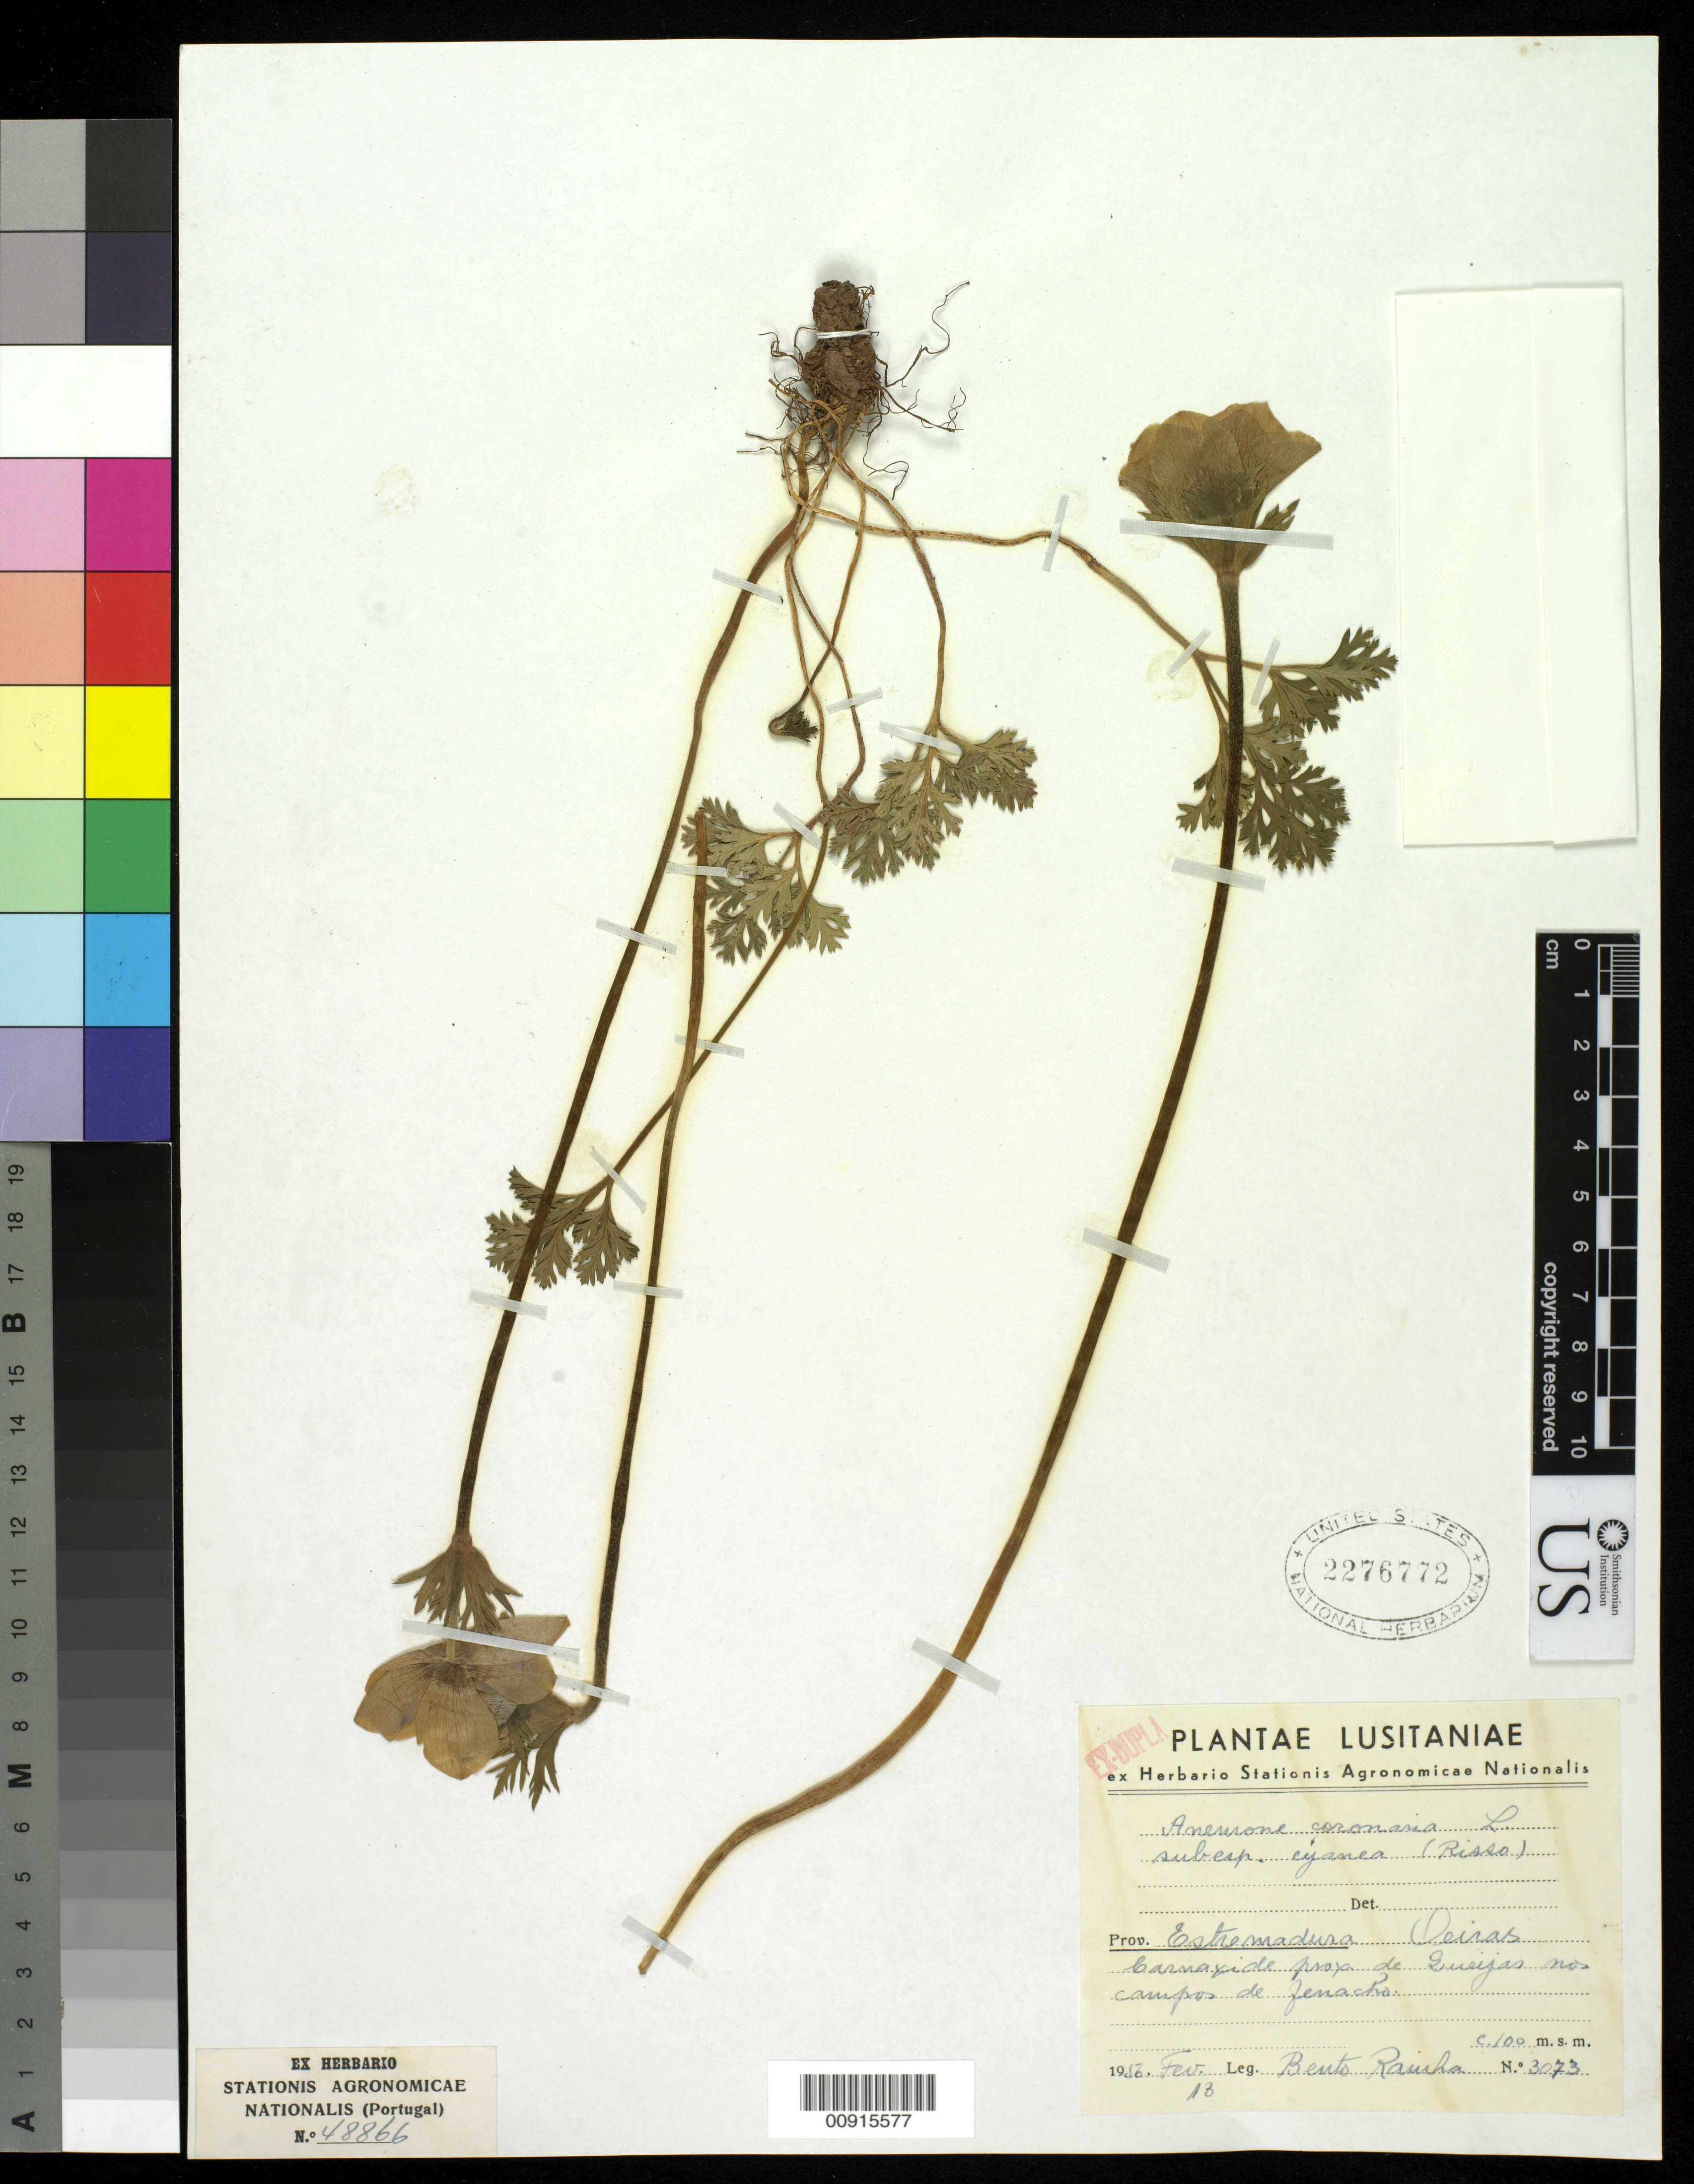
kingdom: Plantae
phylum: Tracheophyta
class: Magnoliopsida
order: Ranunculales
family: Ranunculaceae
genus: Anemone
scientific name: Anemone coronaria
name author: L.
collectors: B. Rainha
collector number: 48866/3073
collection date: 1956-02-13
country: Portugal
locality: Estremadura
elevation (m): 100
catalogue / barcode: US 2276772